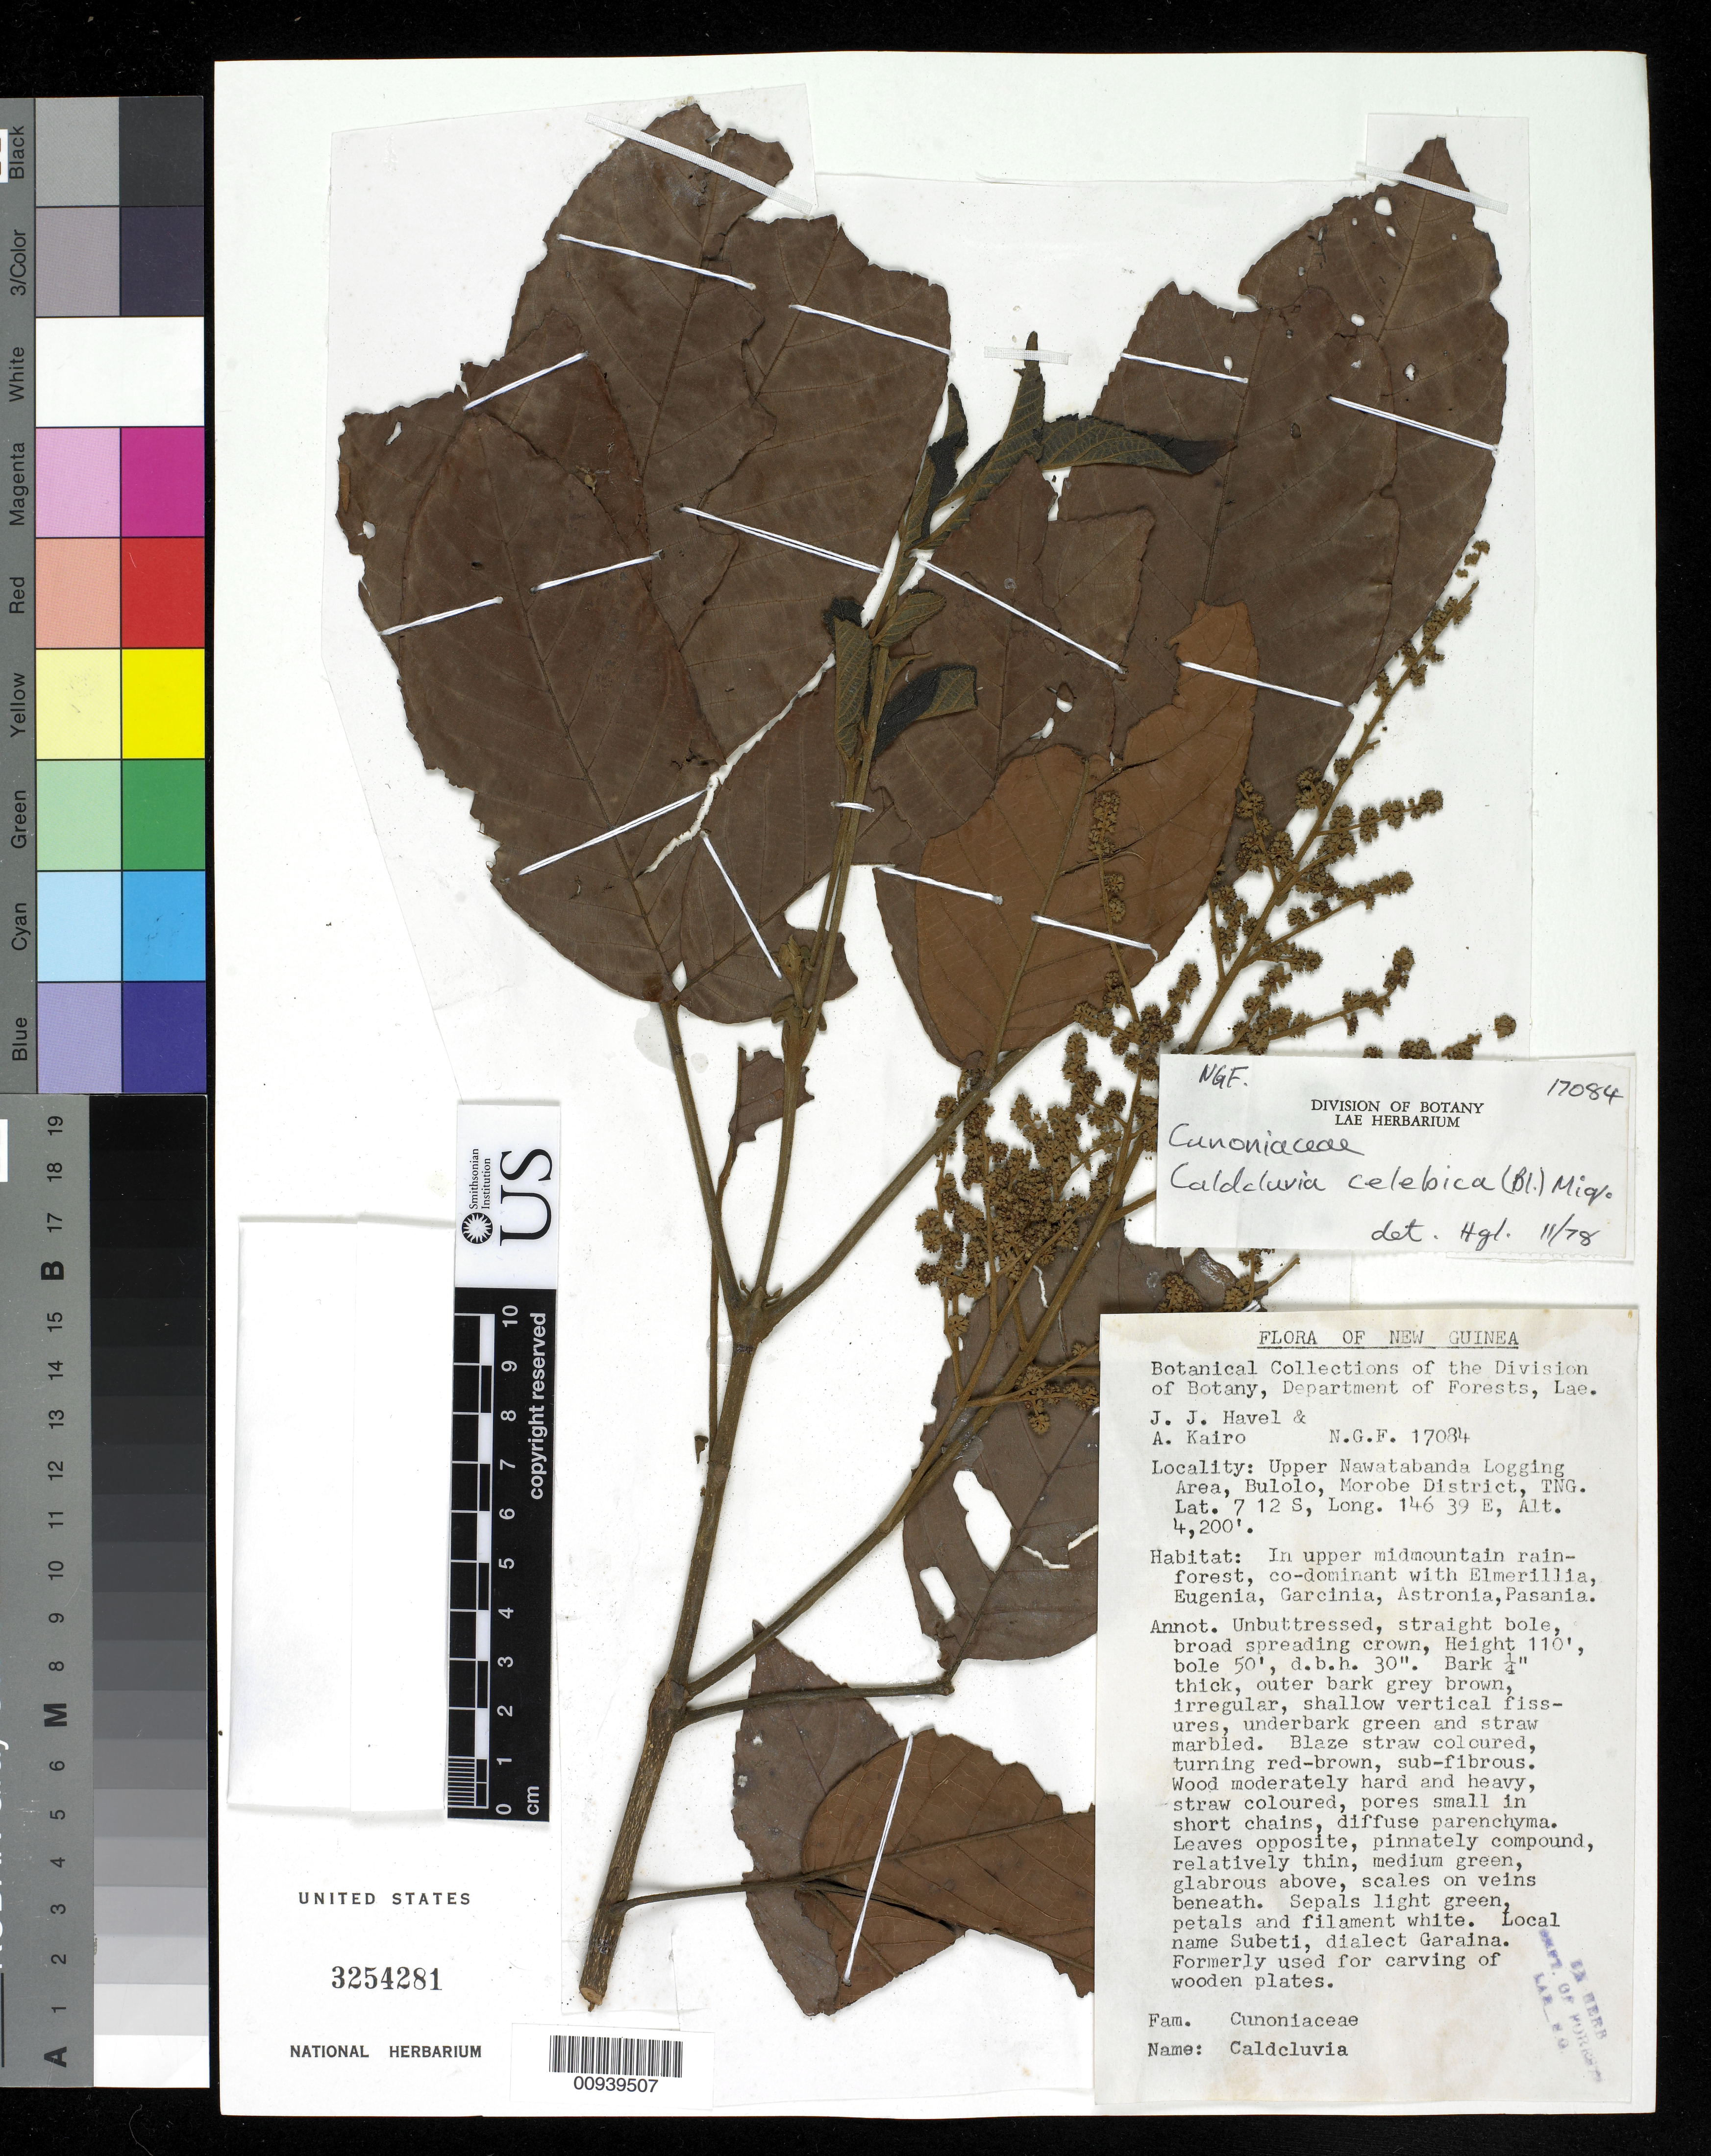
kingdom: Plantae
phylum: Tracheophyta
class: Magnoliopsida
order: Oxalidales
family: Cunoniaceae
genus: Caldcluvia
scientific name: Caldcluvia celebica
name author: (Blume) Hoogland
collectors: J. Havel & A. Kairo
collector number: NGF 17084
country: Papua New Guinea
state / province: Morobe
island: New Guinea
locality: Upper Nawatabanda Logging Area, Bulolo, Morobe District, TNG.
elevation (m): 1280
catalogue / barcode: US 3254281